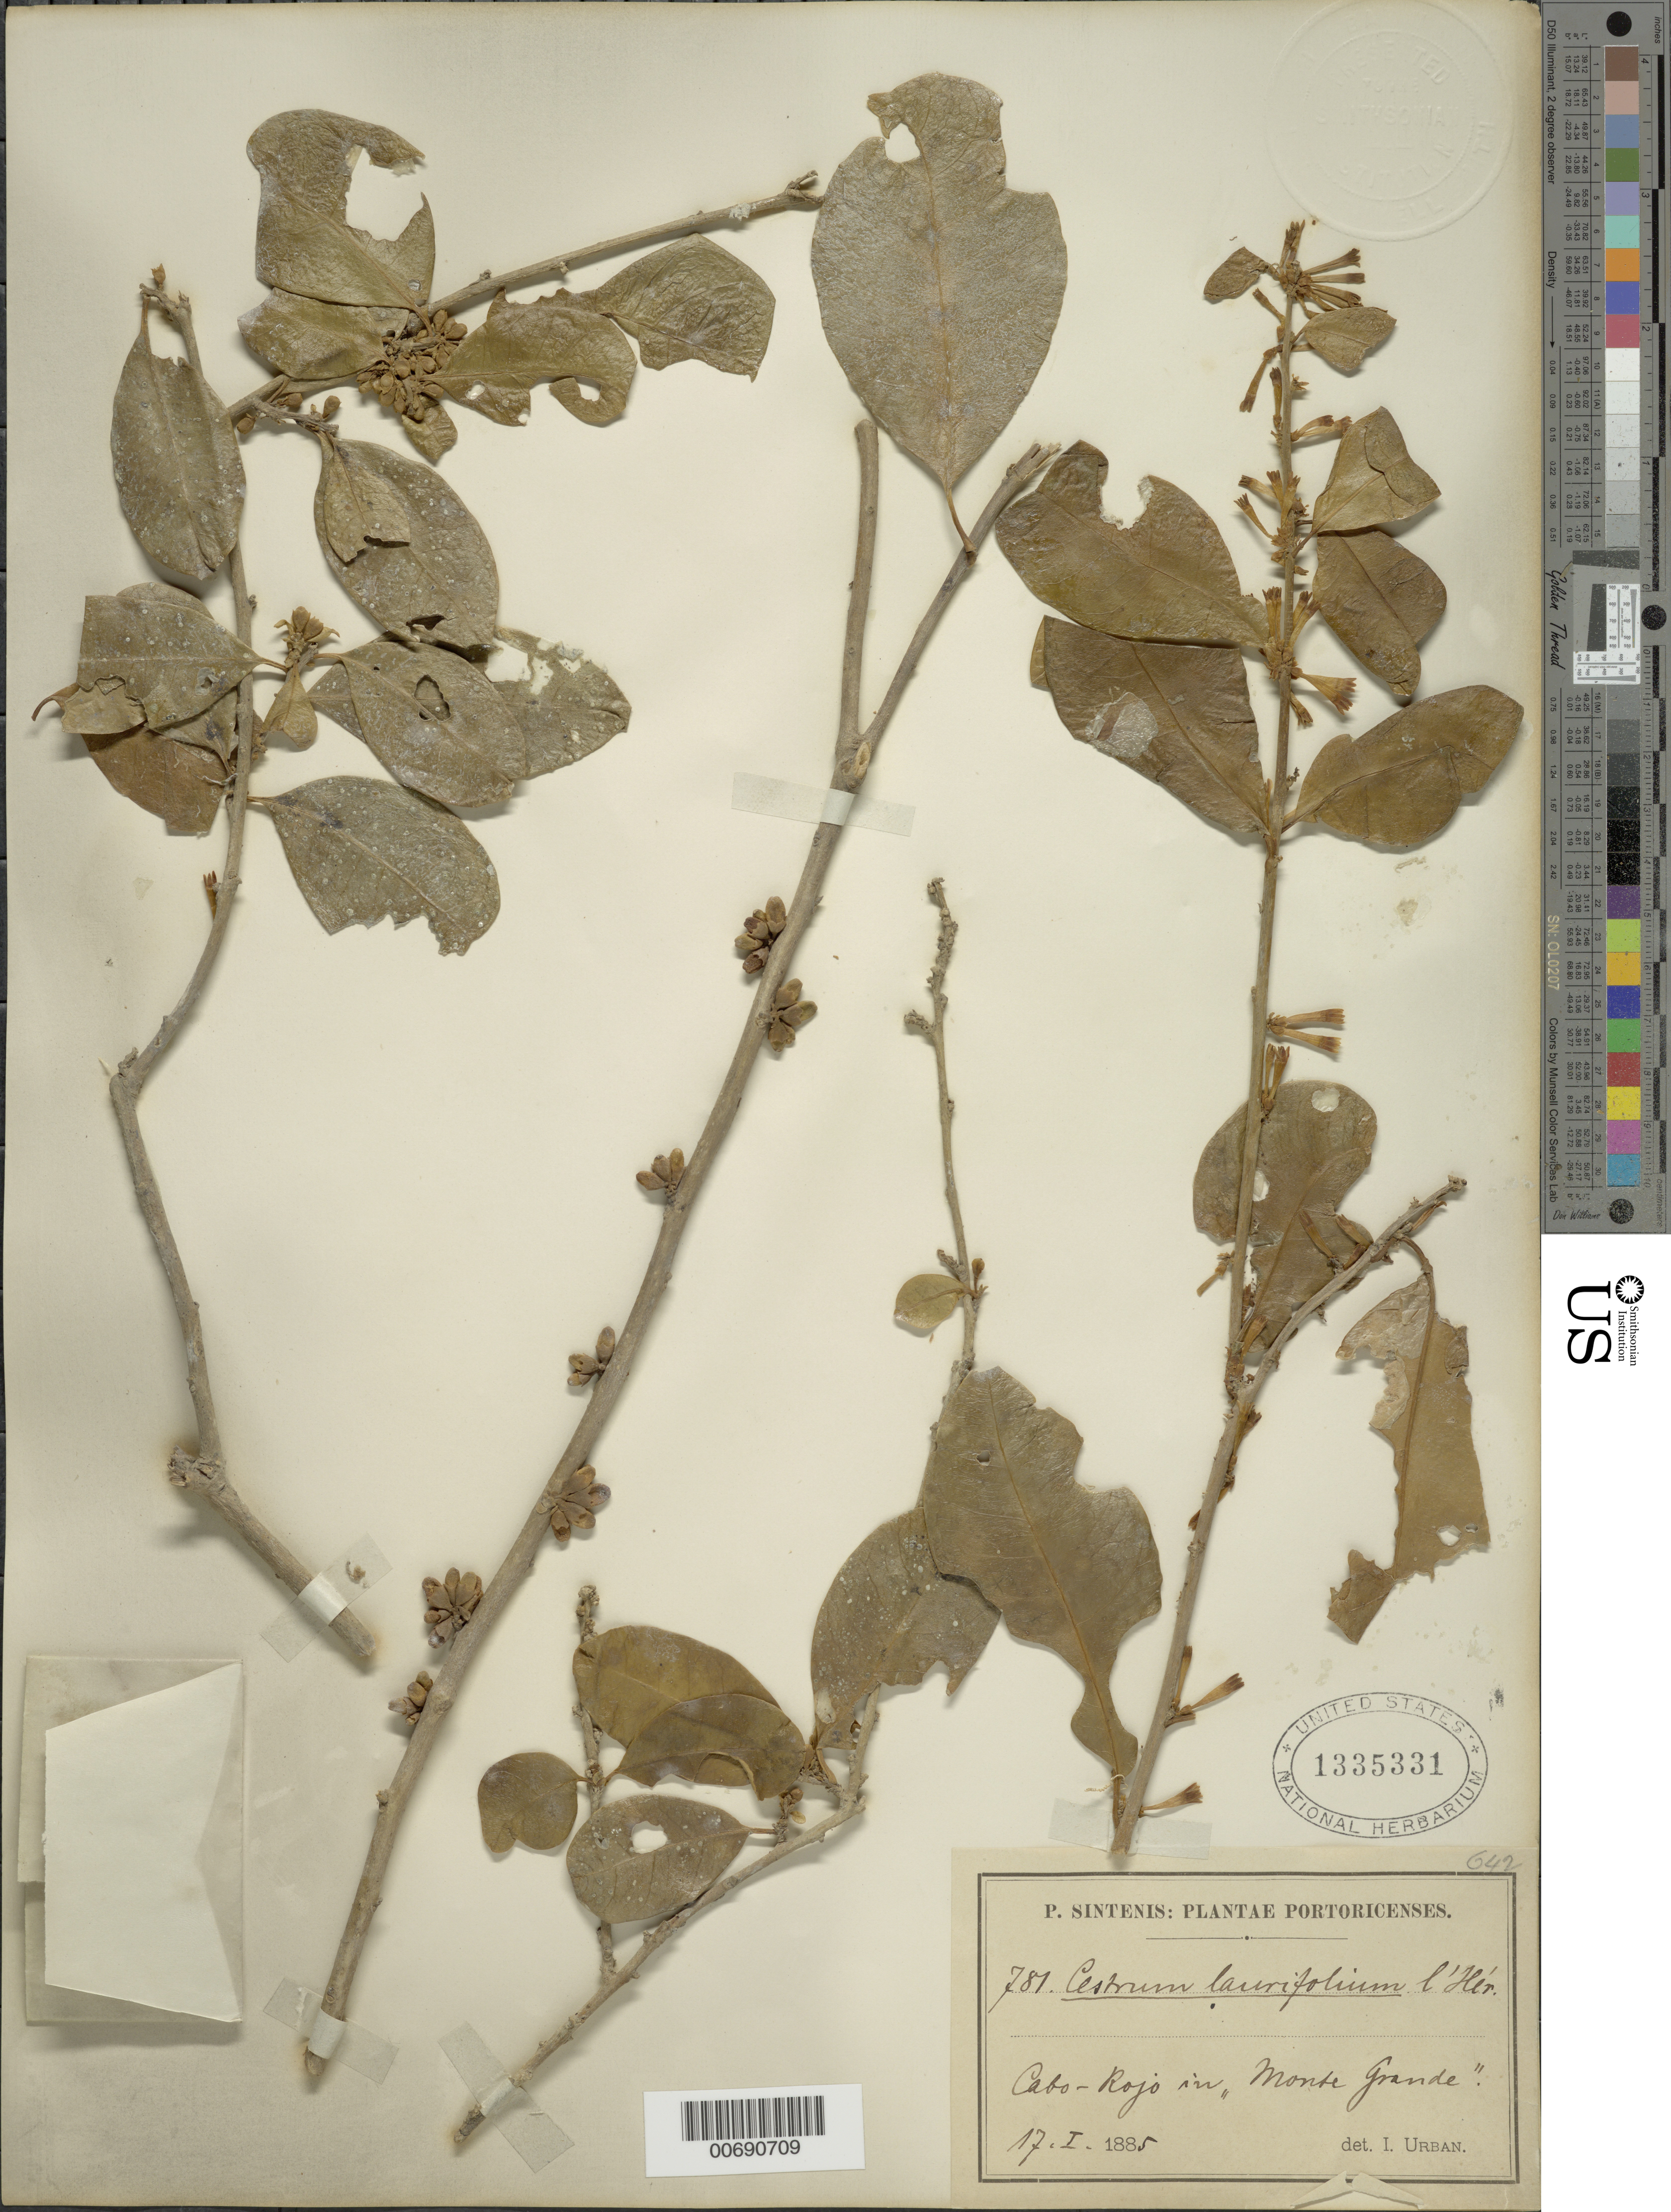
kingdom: Plantae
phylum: Tracheophyta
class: Magnoliopsida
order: Solanales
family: Solanaceae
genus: Cestrum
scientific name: Cestrum laurifolium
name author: L'Hér.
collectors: P. Sintenis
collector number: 781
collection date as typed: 17 Jan 1885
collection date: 1885-01-17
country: Puerto Rico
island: Greater Antilles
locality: Cabo Rojo, in Monte Grande.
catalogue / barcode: US 1335331